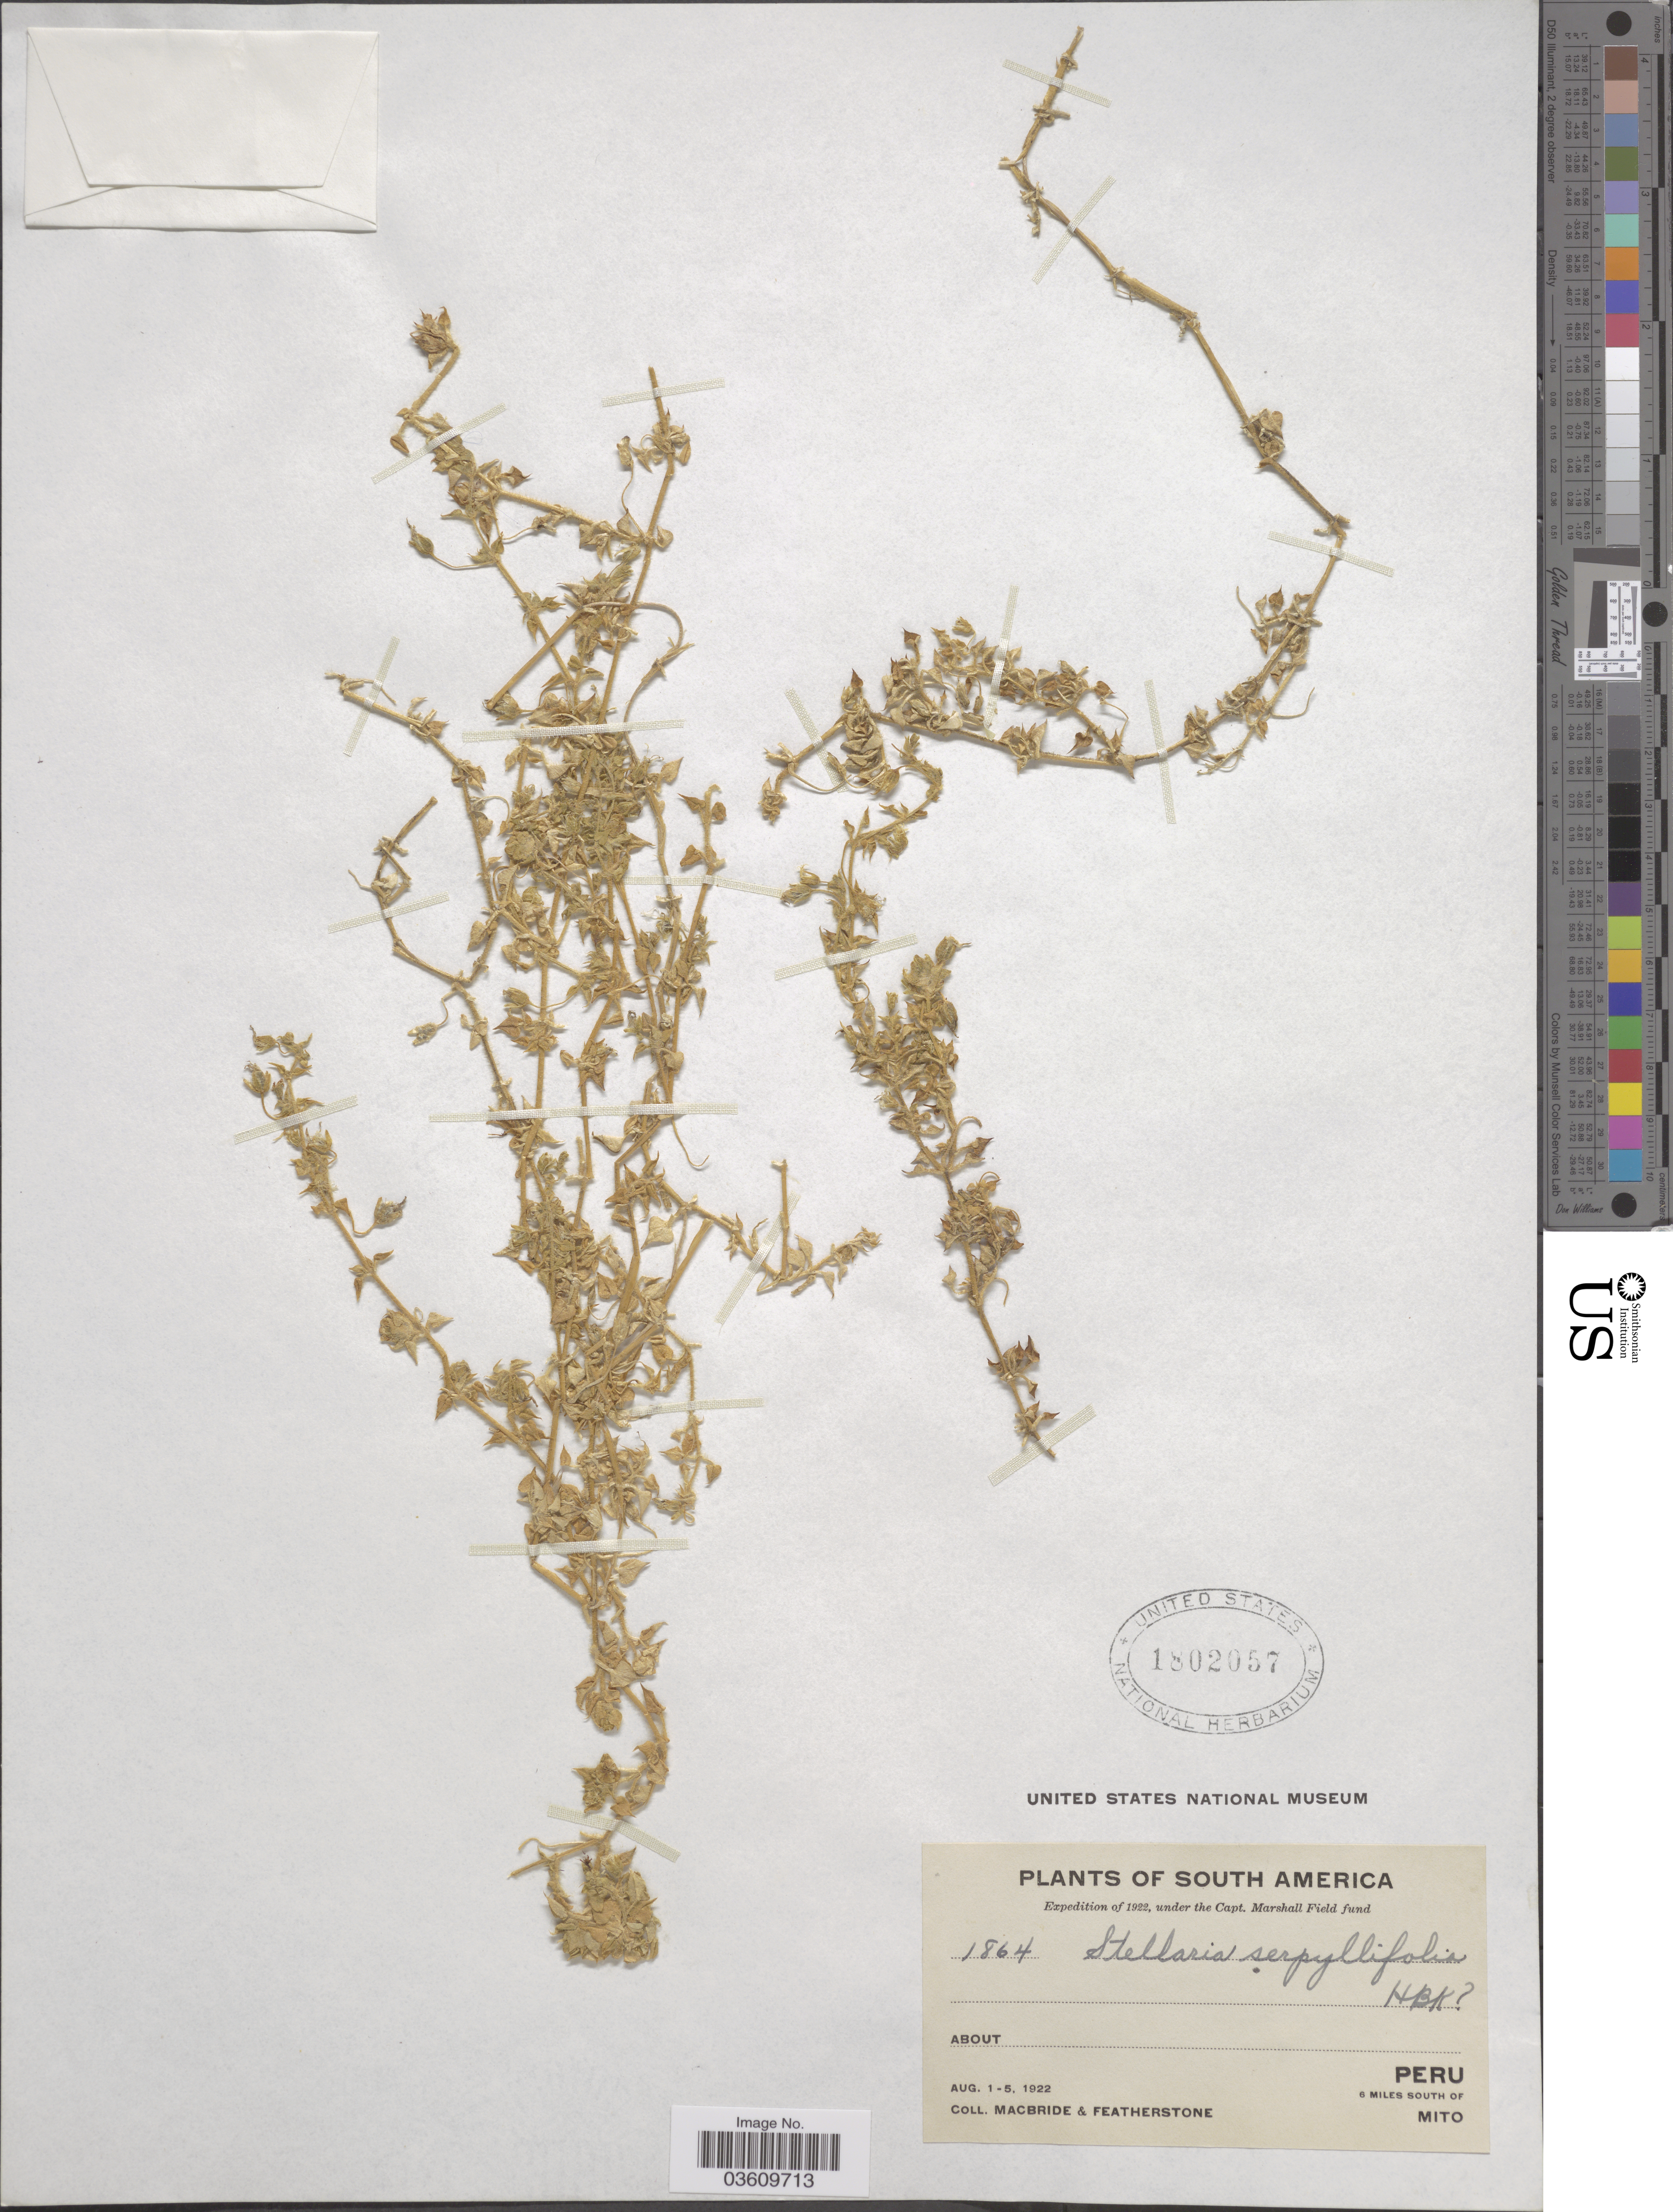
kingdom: Plantae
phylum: Tracheophyta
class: Magnoliopsida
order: Caryophyllales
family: Caryophyllaceae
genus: Stellaria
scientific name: Stellaria cuspidata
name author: Willd. ex Schltdl.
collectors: Macbride, -- & -. Featherstone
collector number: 1864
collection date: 1922-08-01/1922-08-05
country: Peru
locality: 6 miles S of Mito.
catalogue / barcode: US 1802057